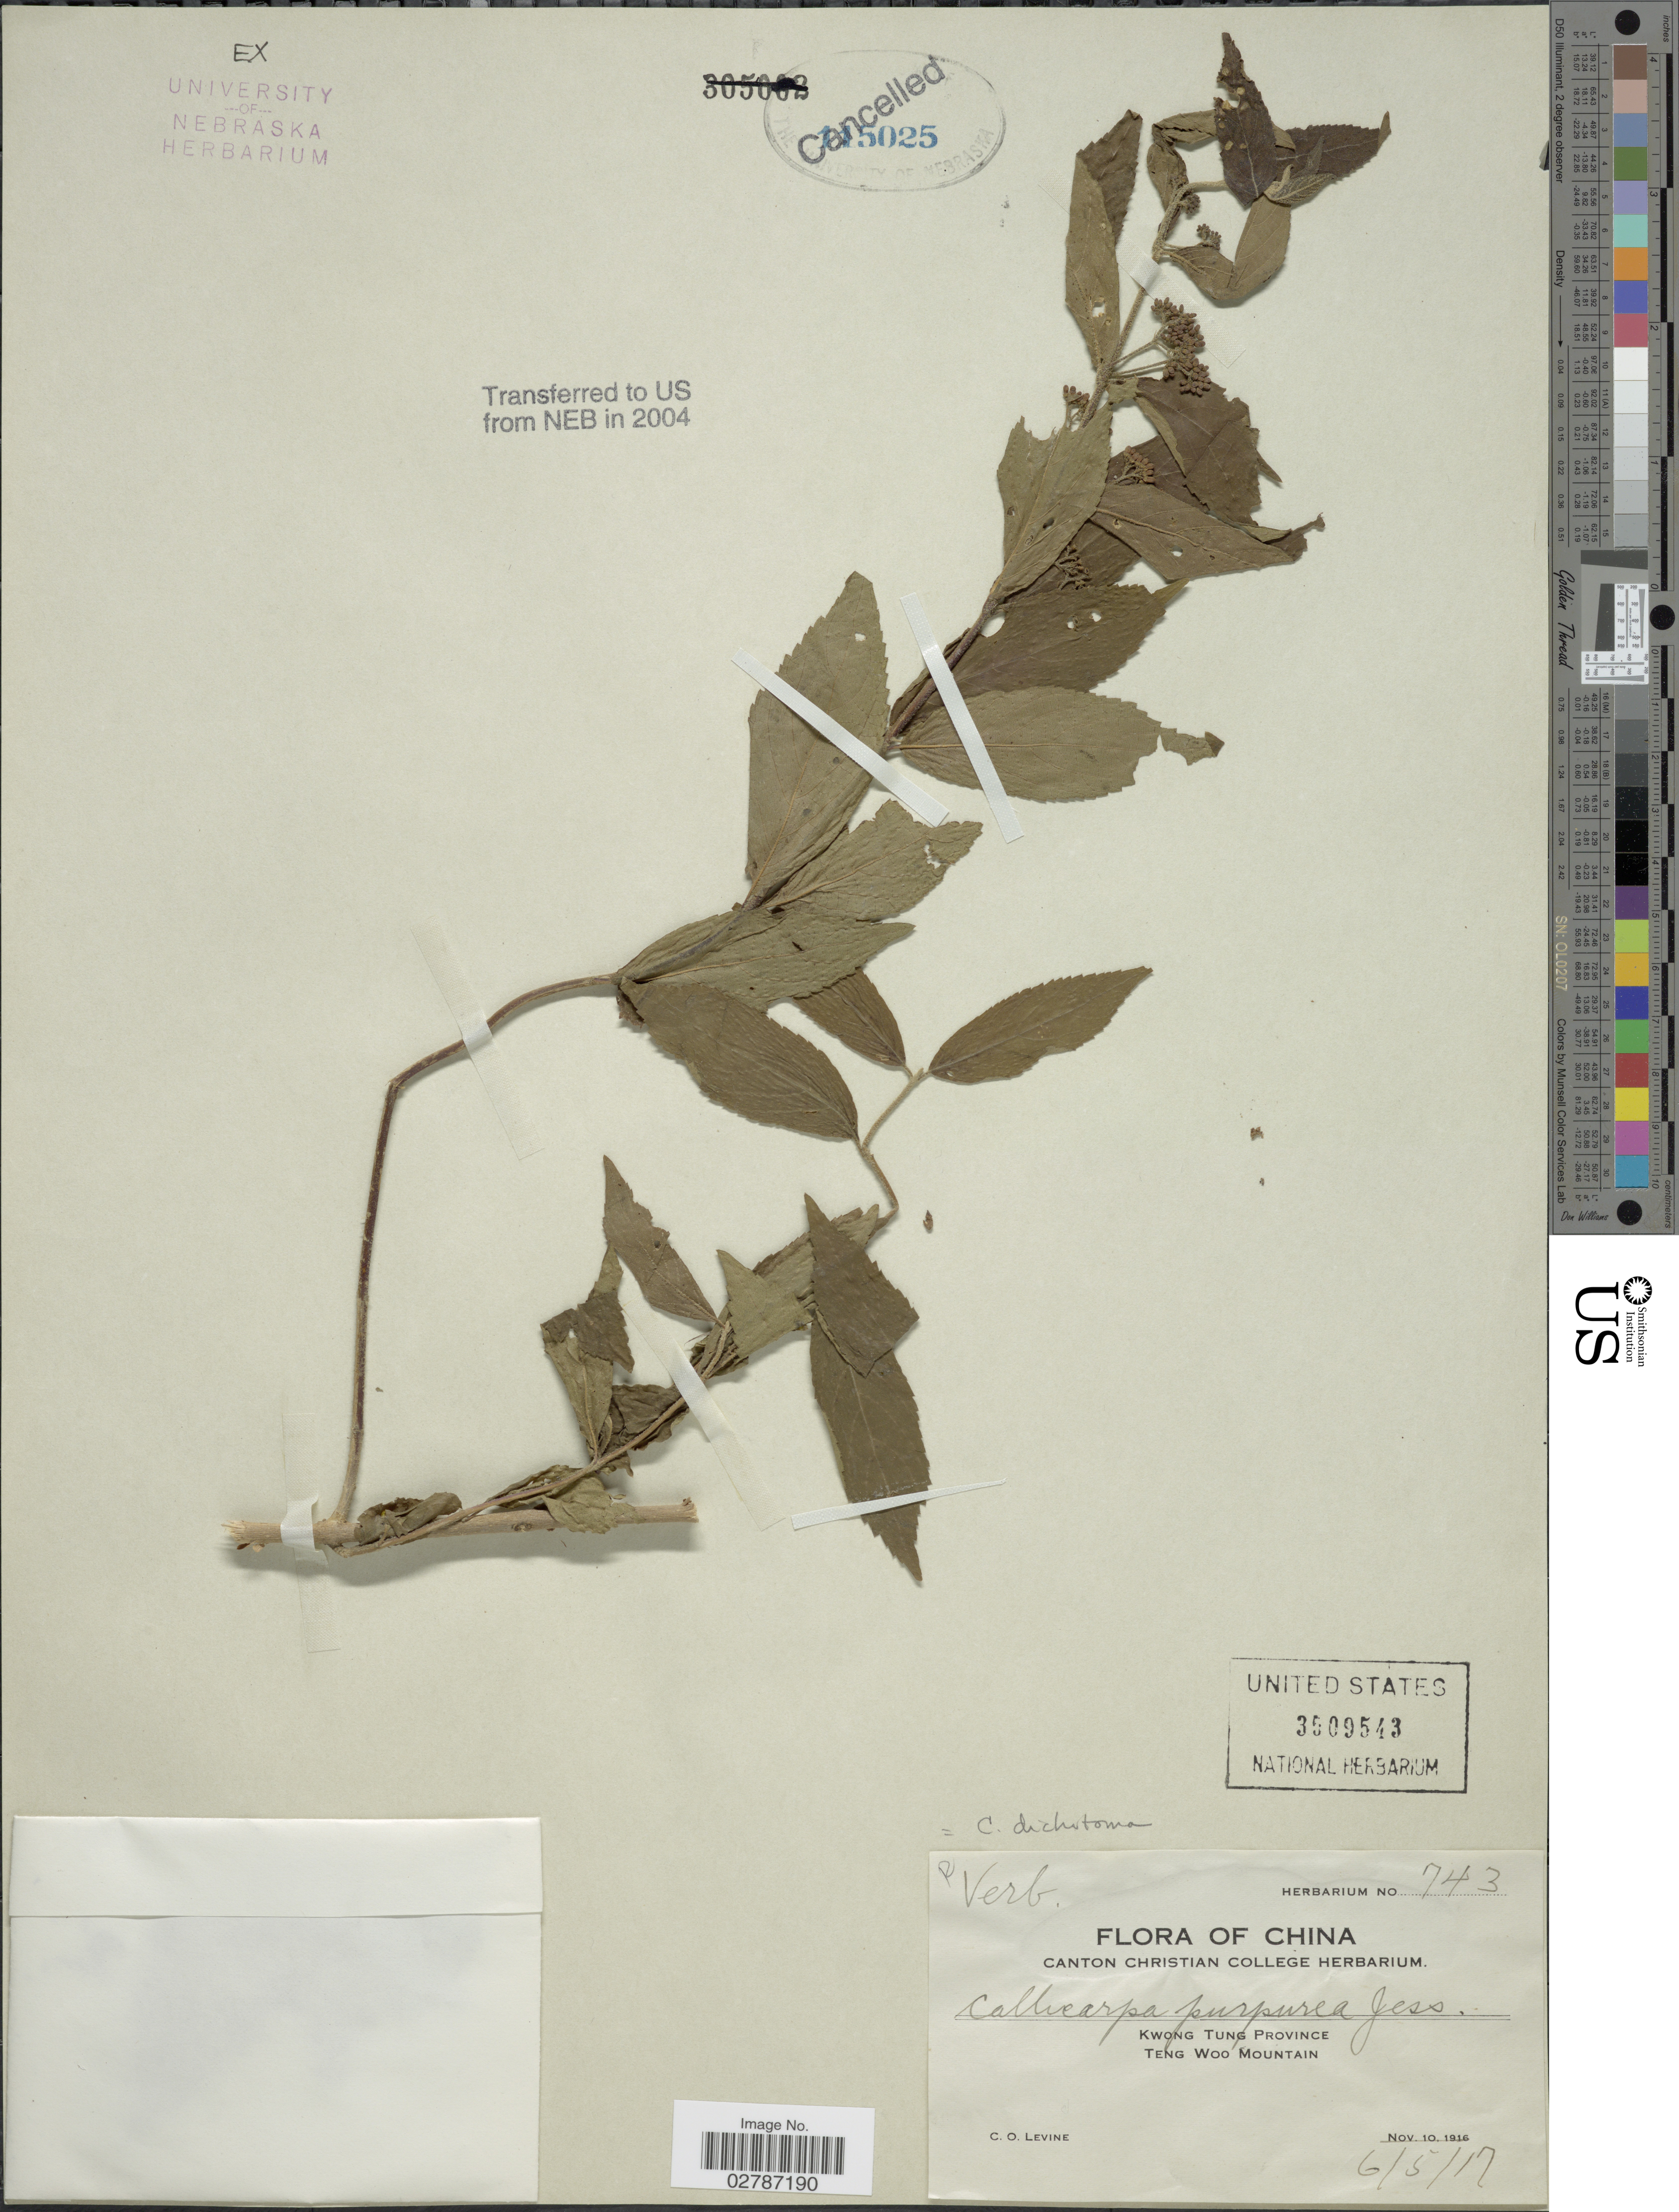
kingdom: Plantae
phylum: Tracheophyta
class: Magnoliopsida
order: Lamiales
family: Lamiaceae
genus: Callicarpa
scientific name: Callicarpa dichotoma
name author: (Lour.) K. Koch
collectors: C. O. Levine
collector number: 743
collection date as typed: Transcribed d/m/y: 6/5/17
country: China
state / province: Guangdong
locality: Kwong Tung Province. Teng Woo Mountain.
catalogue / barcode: US 3509543